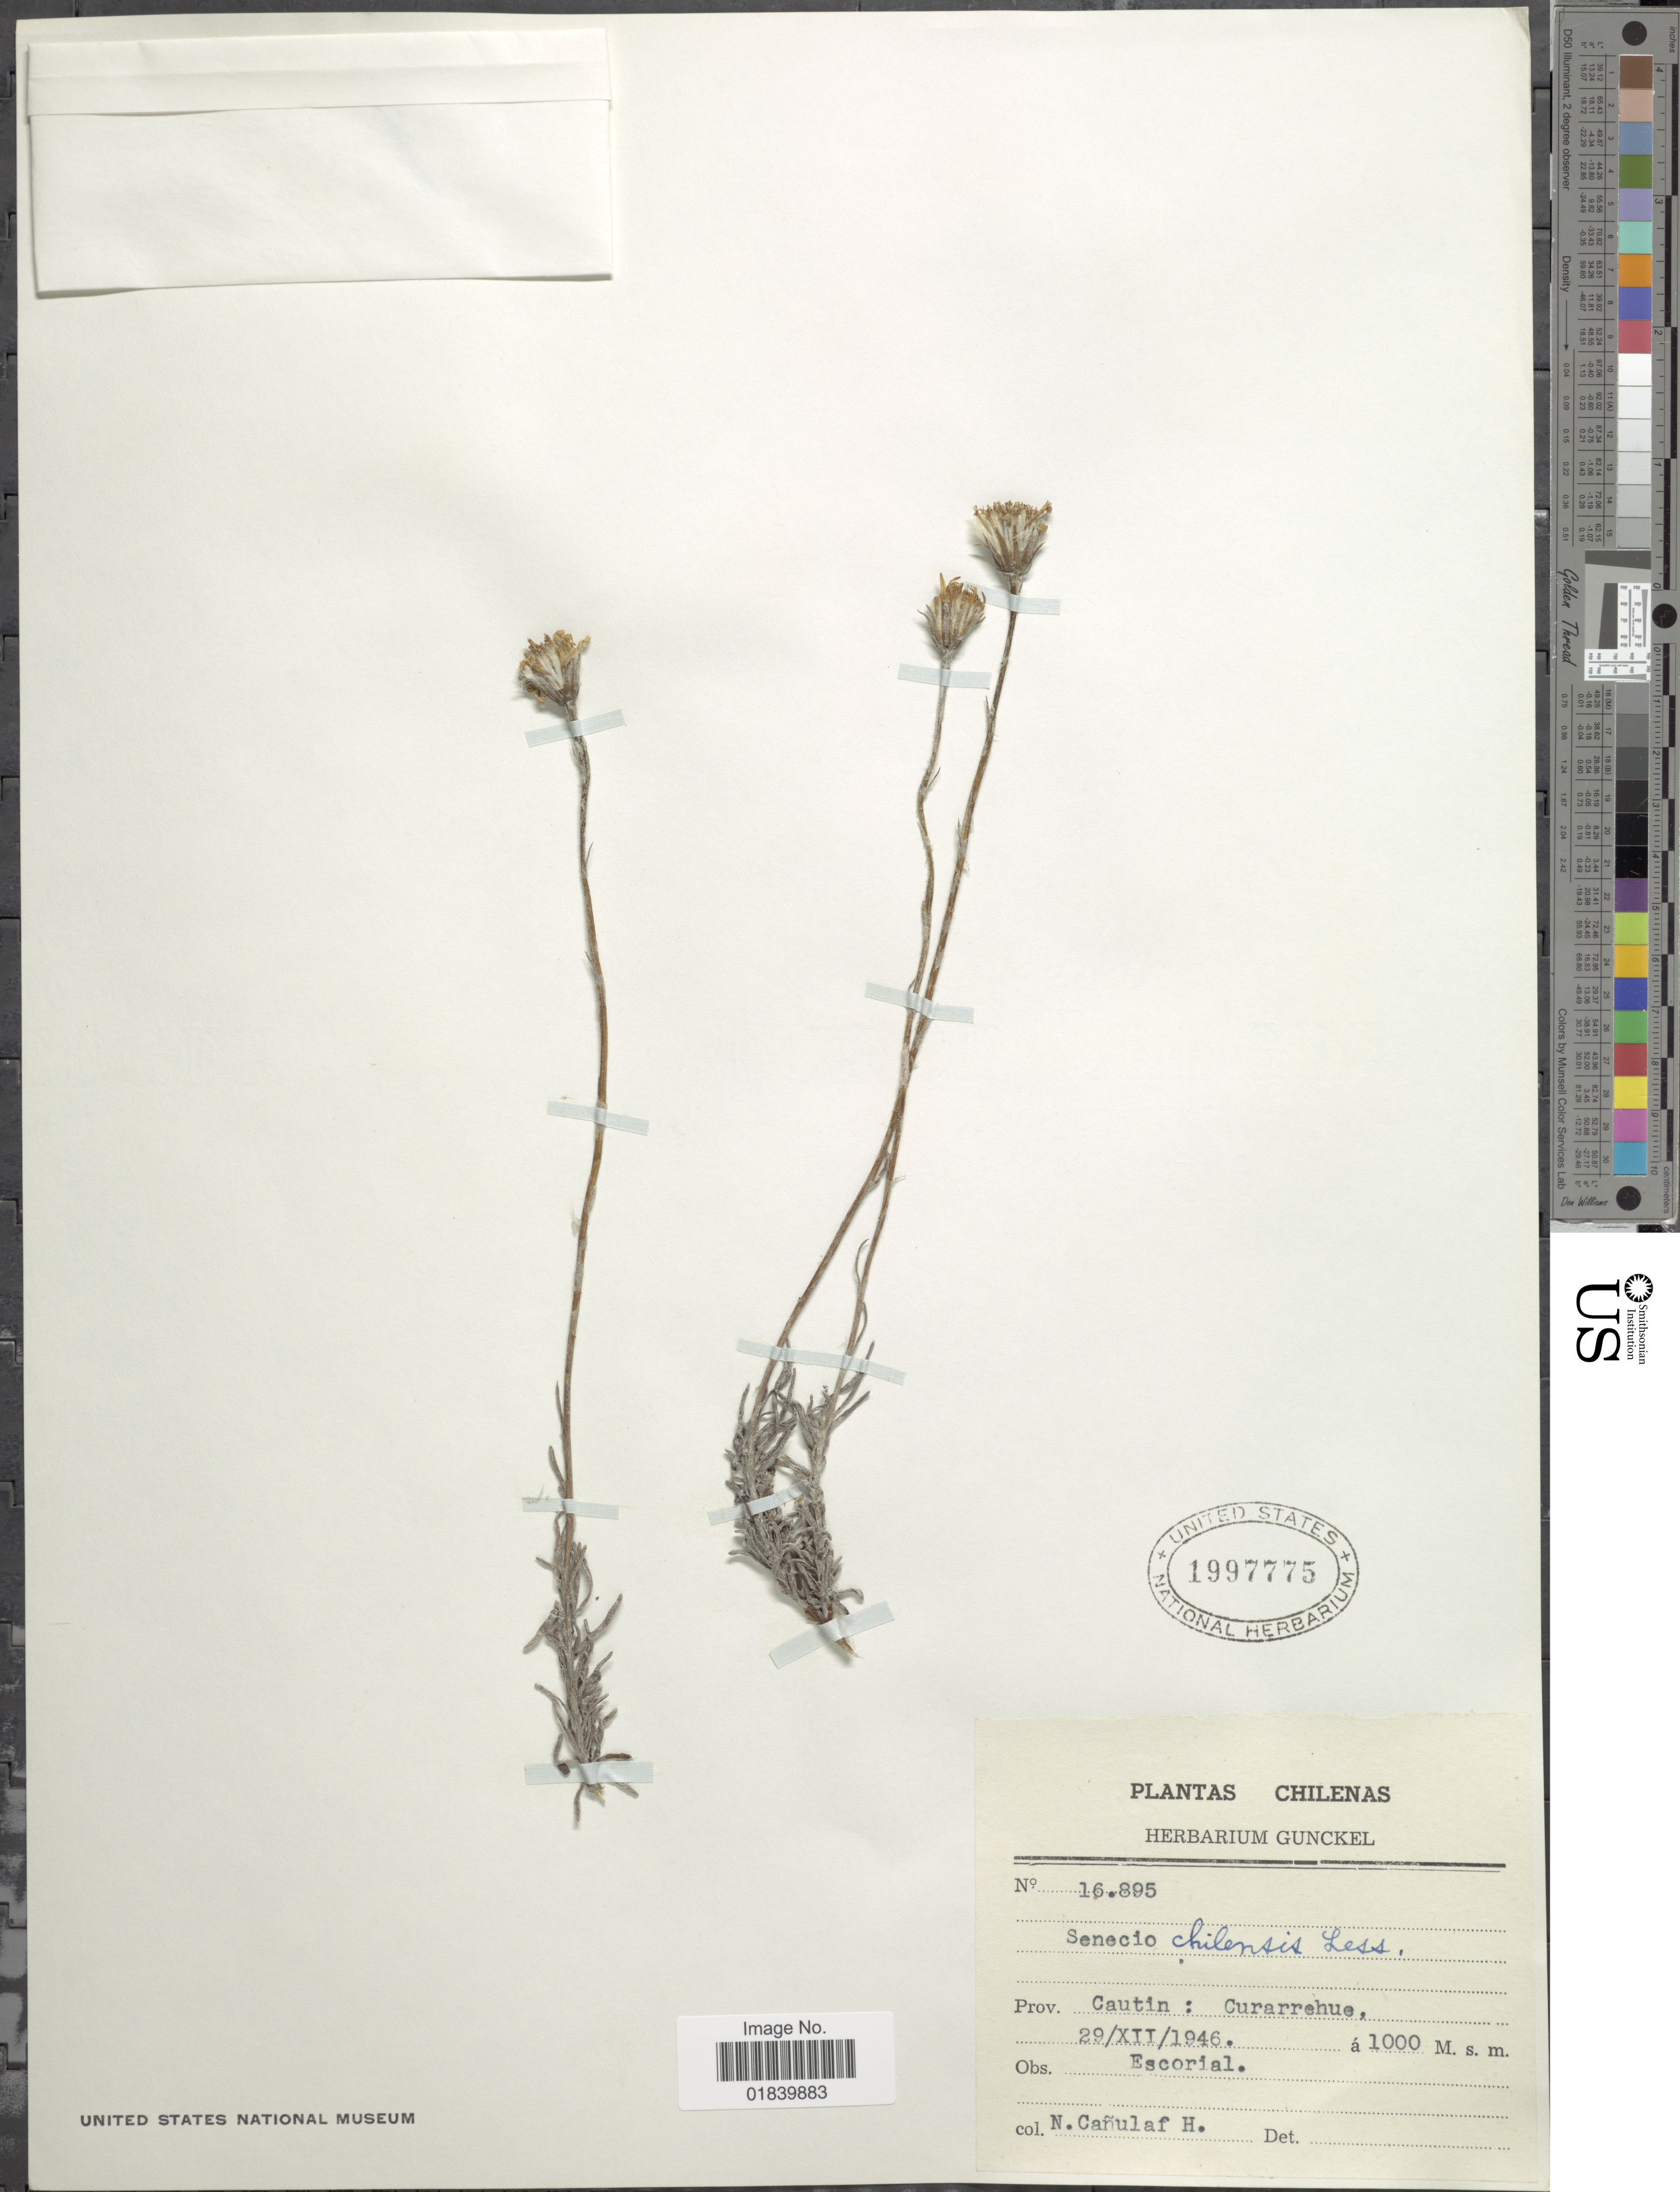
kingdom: Plantae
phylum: Tracheophyta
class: Magnoliopsida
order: Asterales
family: Asteraceae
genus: Senecio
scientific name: Senecio chilensis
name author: Less.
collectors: N. Canulaf H.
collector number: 16895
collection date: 1946-12-29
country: Chile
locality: Prov. Cautin: Curarrehue.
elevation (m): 1000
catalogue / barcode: US 1997775